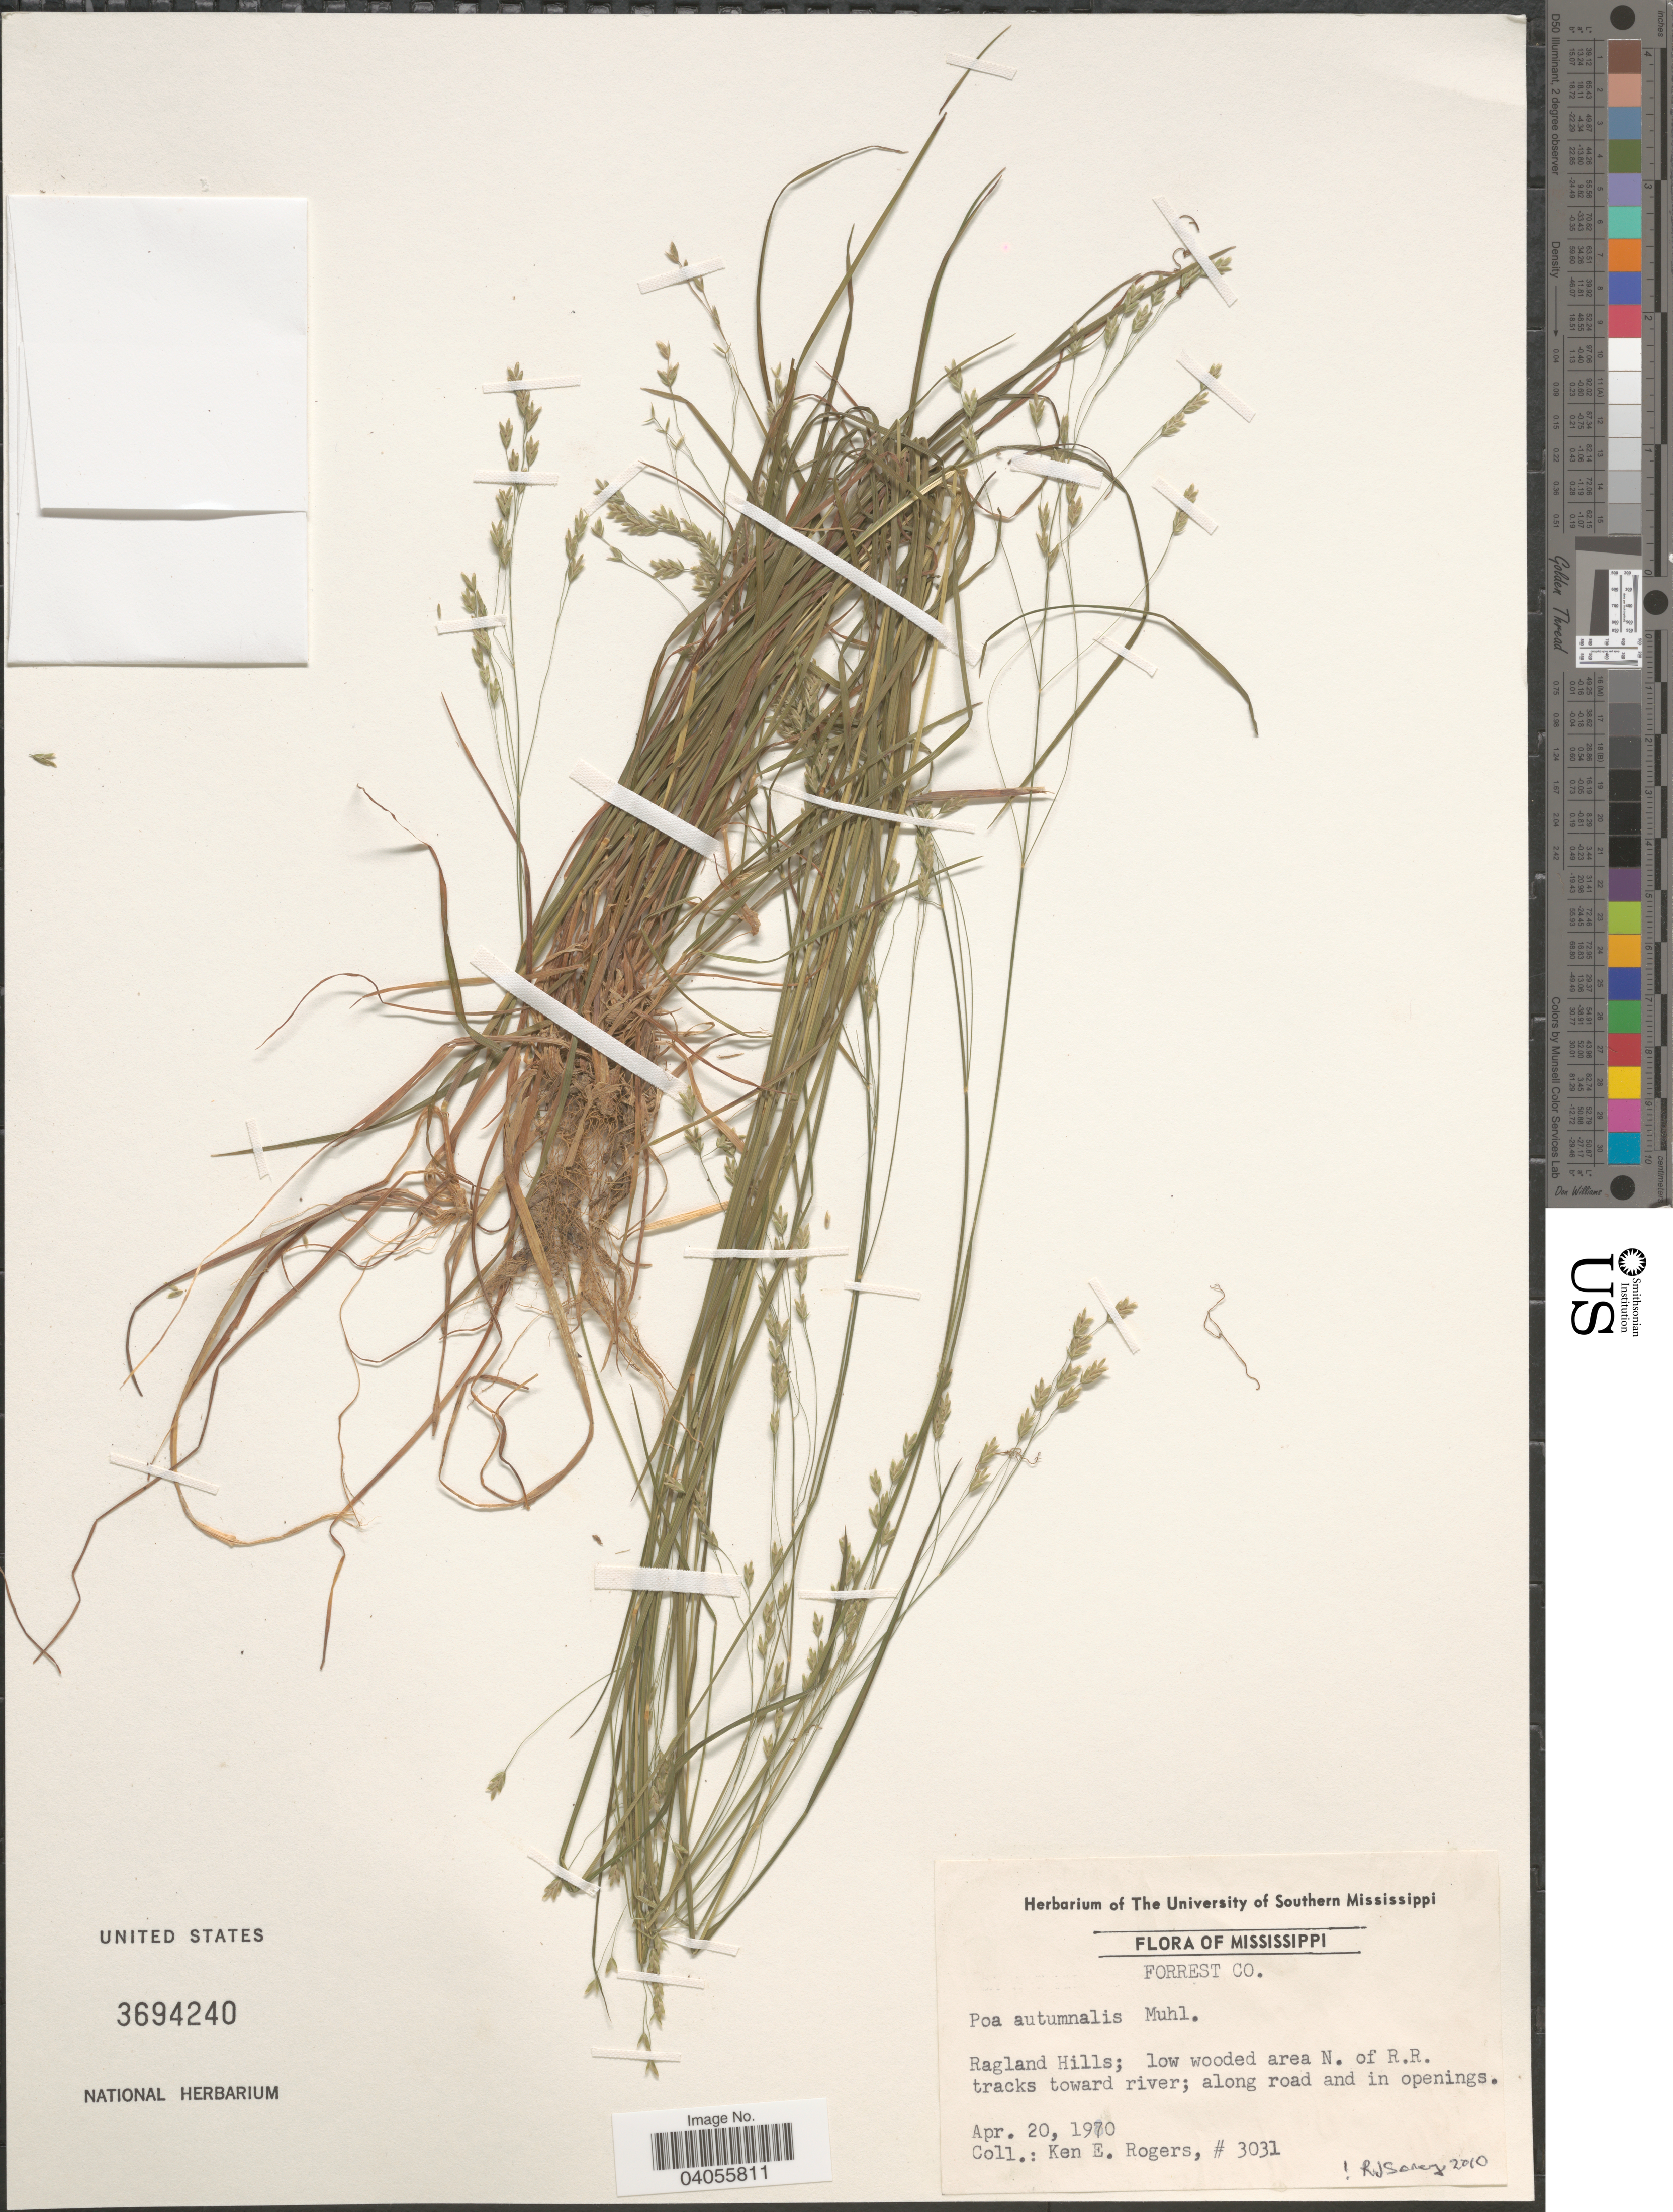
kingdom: Plantae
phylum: Tracheophyta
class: Liliopsida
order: Poales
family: Poaceae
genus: Poa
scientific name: Poa autumnalis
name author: Muhl. ex Elliott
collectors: K. Rogers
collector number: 3031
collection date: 1970-04-20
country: United States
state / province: Mississippi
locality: Forrest Co. Ragland Hills; low wooded area N. of R.R. tracks toward river; along road and in openings.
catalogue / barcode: US 3694240